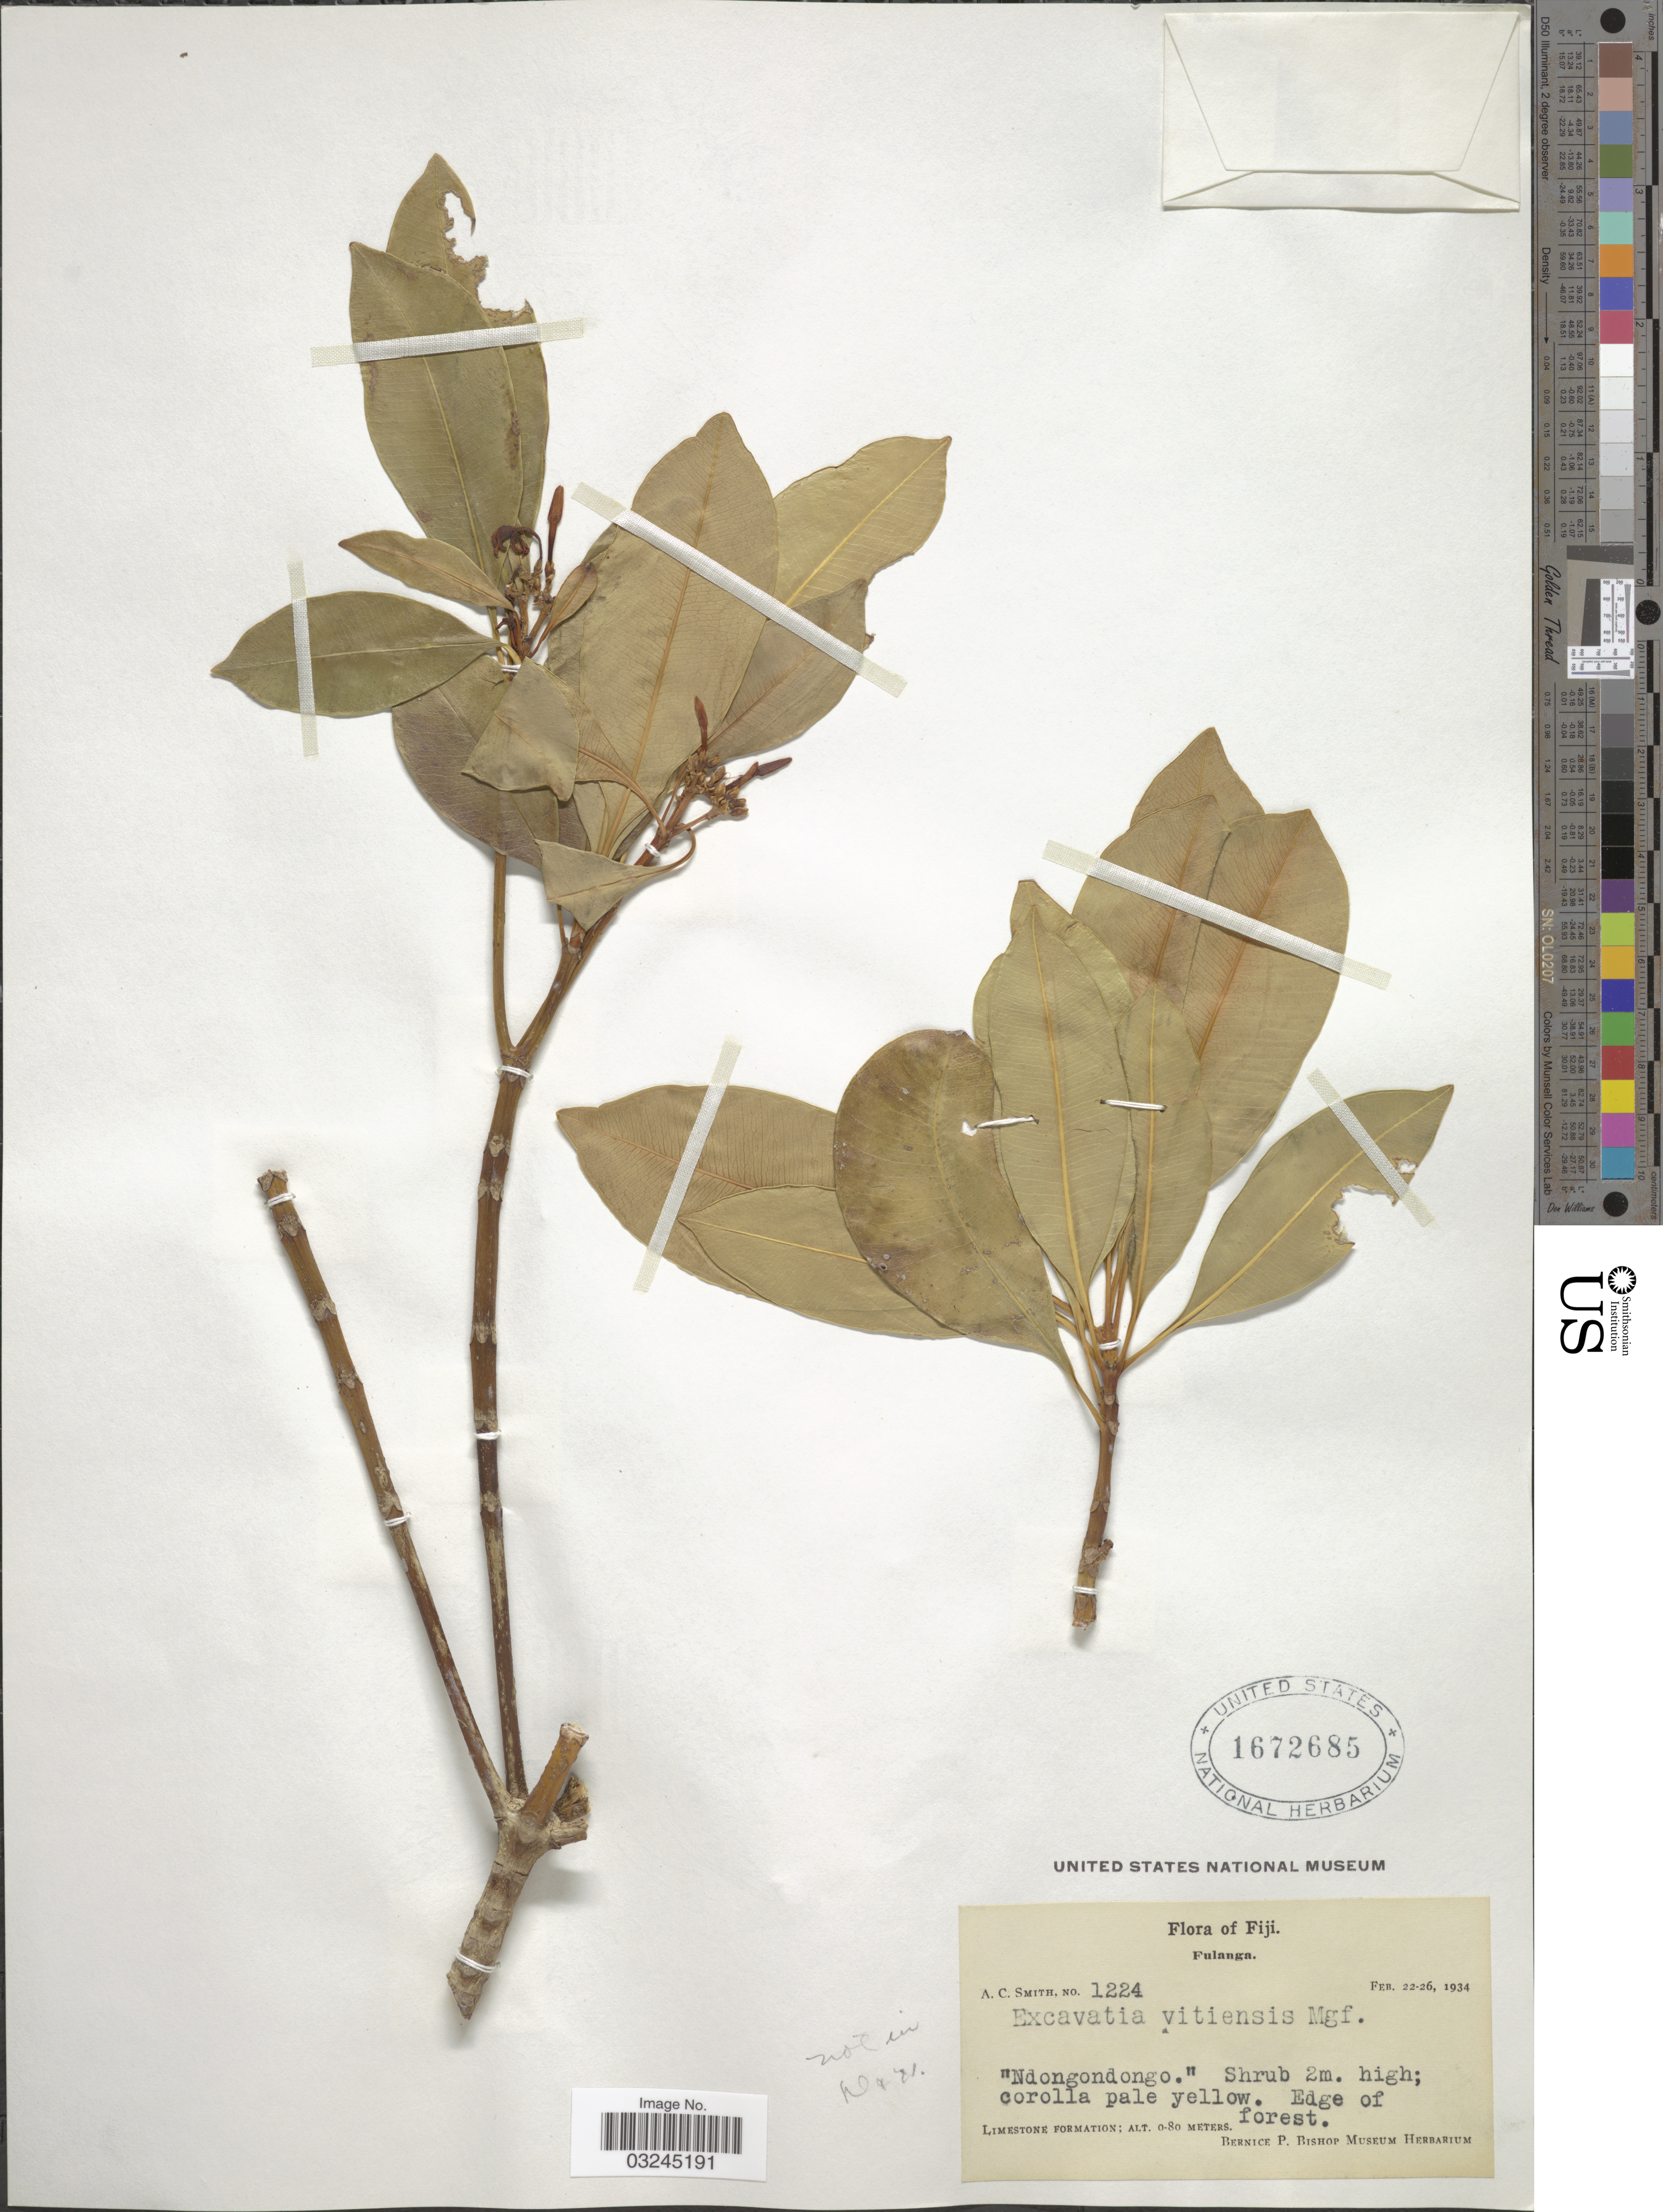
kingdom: Plantae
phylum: Tracheophyta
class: Magnoliopsida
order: Gentianales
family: Apocynaceae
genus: Ochrosia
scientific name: Ochrosia vitiensis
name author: (Markgr.) Pichon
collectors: A. C. Smith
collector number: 1224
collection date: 1934-02-22/1934-02-26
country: Fiji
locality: Fulanga. Edge of forest. Limestone formation.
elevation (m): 0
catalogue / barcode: US 1672685